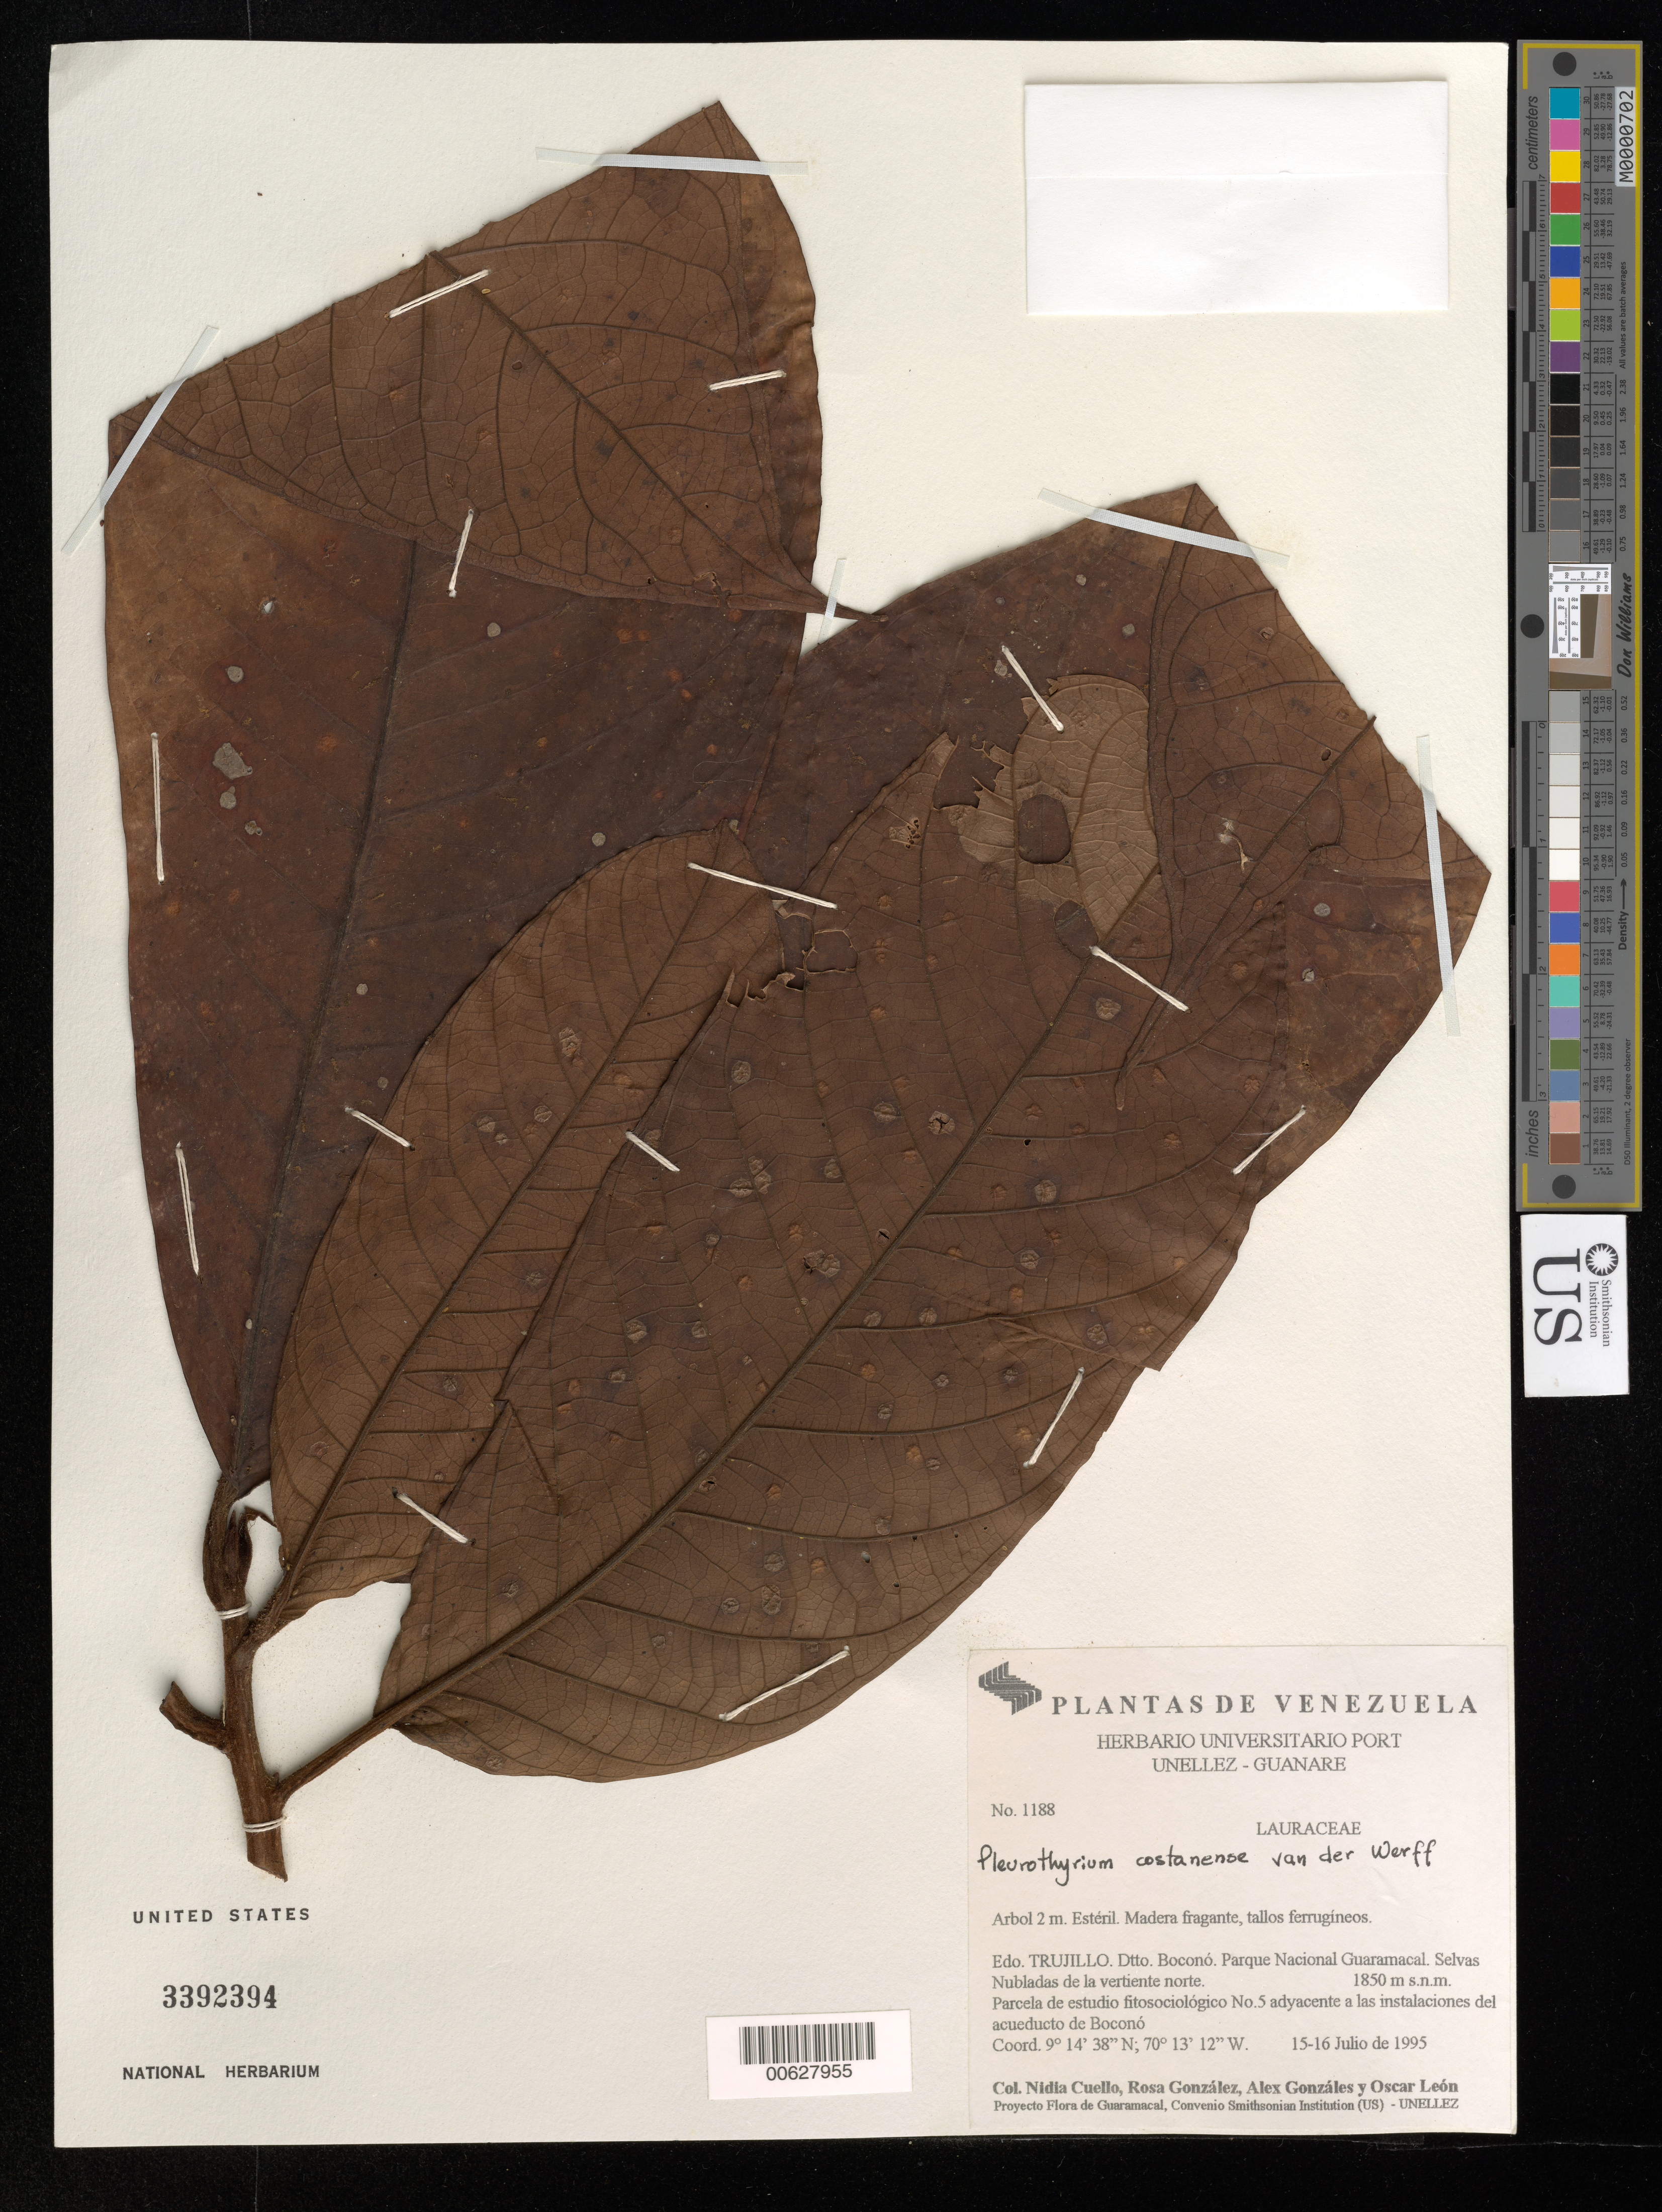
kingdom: Plantae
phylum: Tracheophyta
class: Magnoliopsida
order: Laurales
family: Lauraceae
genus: Pleurothyrium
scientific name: Pleurothyrium costanense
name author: van der Werff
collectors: N. L. Cuello, R. González, A. Gonzáles & O. León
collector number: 1188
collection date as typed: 15 Jul 1995 to 16 Jul 1995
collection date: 1995-07-15/1995-07-16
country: Venezuela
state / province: Trujillo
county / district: Boconó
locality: Parque Nacional Guaramacal. Vertiente N, adyacente a las instalaciones del acueducto de Boconó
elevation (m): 1850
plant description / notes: MO, PORT, US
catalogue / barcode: US 3392394